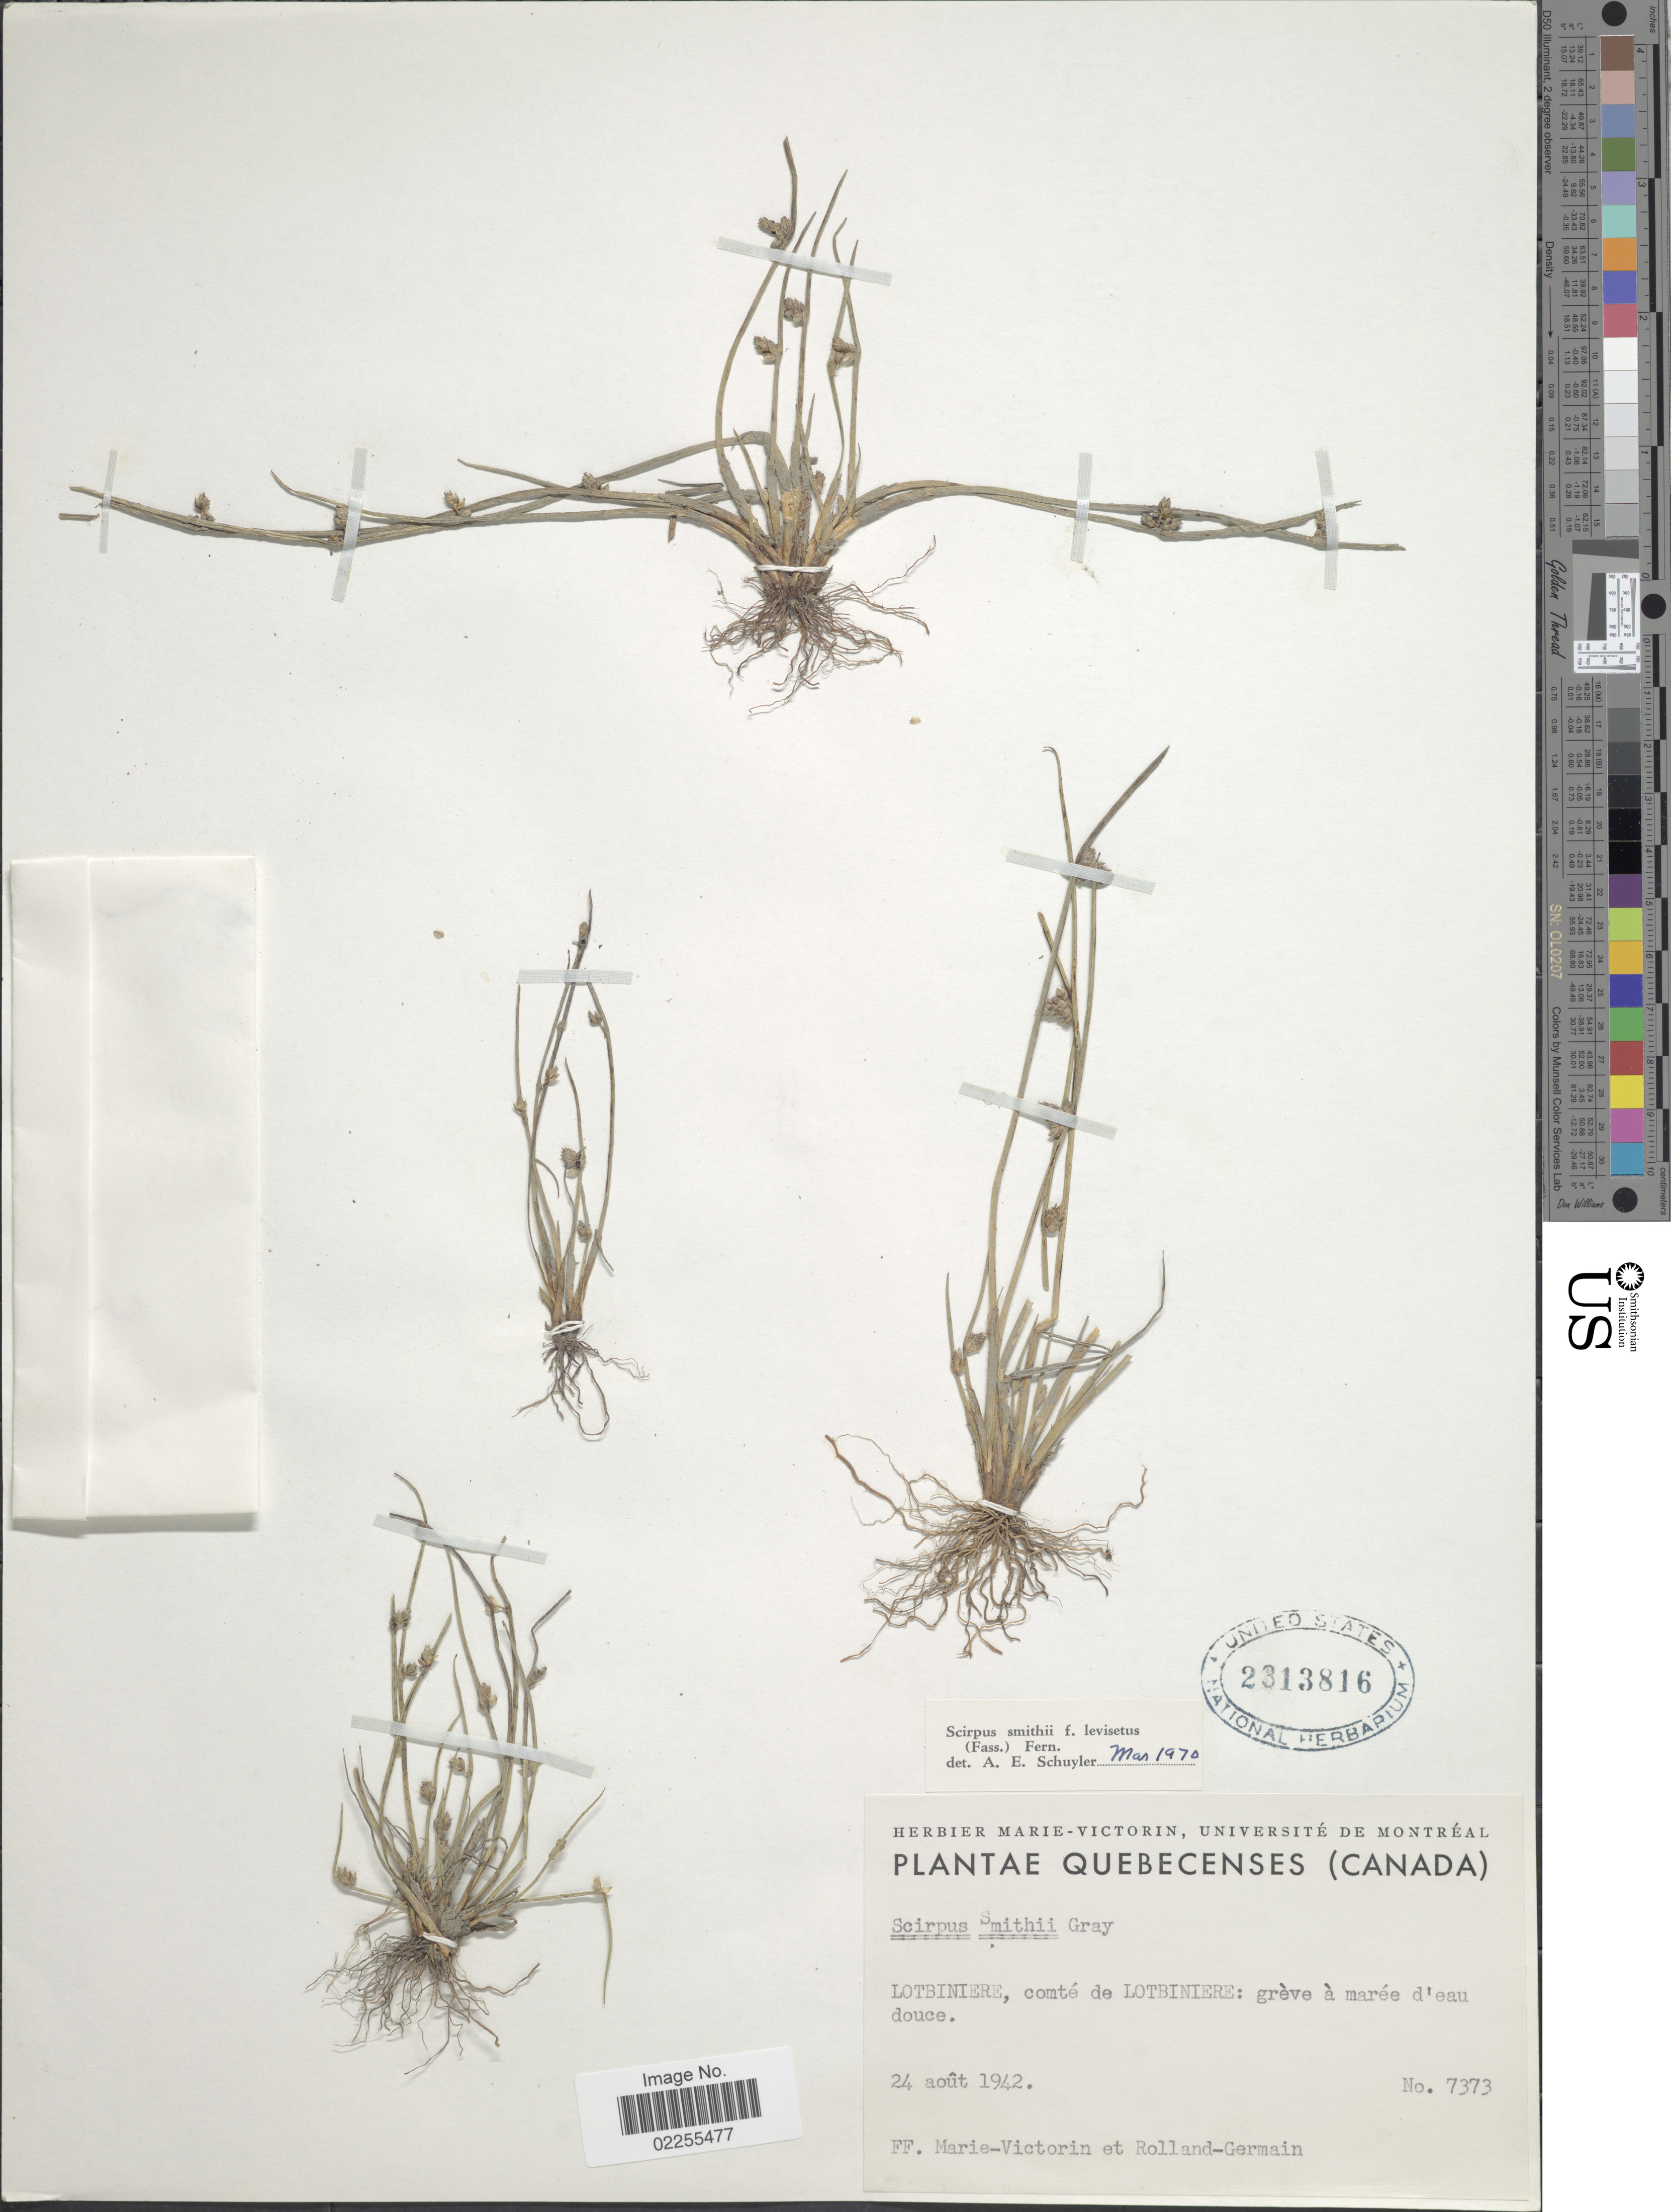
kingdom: Plantae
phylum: Tracheophyta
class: Liliopsida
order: Poales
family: Cyperaceae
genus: Schoenoplectus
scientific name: Schoenoplectus smithii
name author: (A. Gray) Soják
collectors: F. Marie-Victorin & Rolland-Germain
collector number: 7373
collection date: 1942-08-24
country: Canada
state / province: Quebec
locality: Quebecenses, Lotbiniere, comte de Lotbiniere: greve a maree d'eau douce.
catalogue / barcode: US 2313816